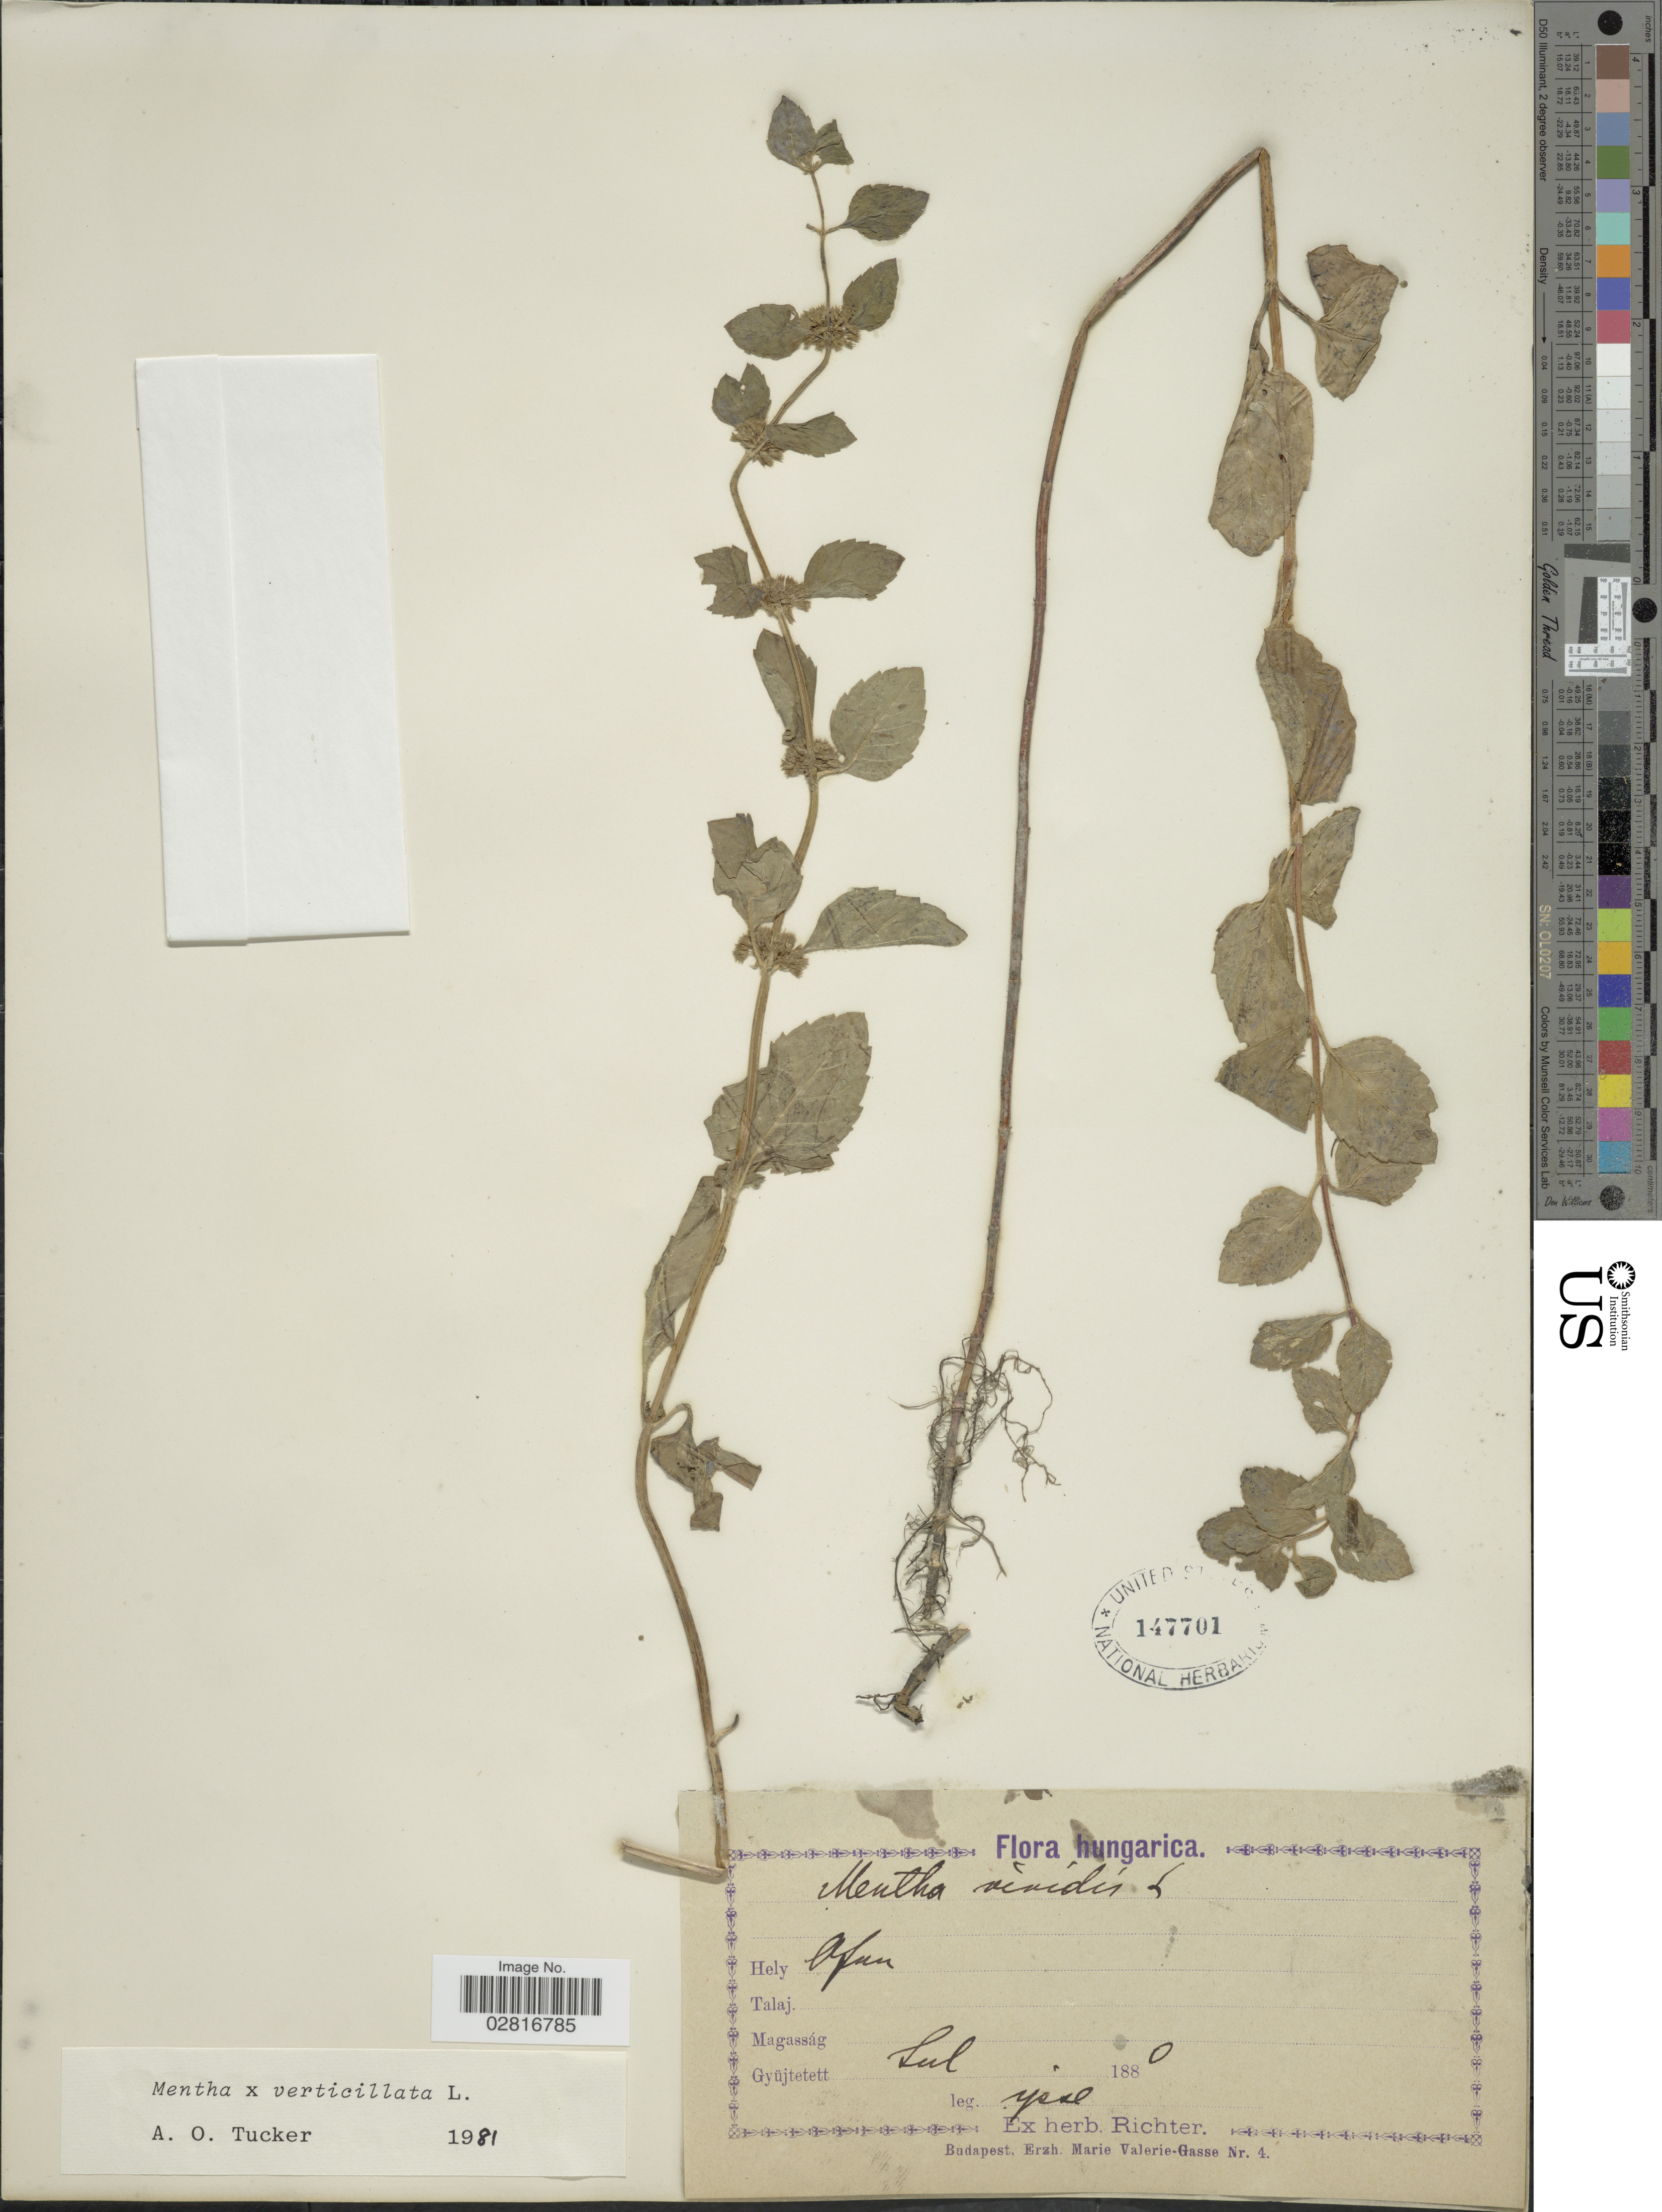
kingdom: Plantae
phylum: Tracheophyta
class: Magnoliopsida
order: Lamiales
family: Lamiaceae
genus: Mentha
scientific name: Mentha x verticillata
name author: L.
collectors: -- Richter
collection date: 1880-07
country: Hungary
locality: Afan [interpreted]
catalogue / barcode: US 147701